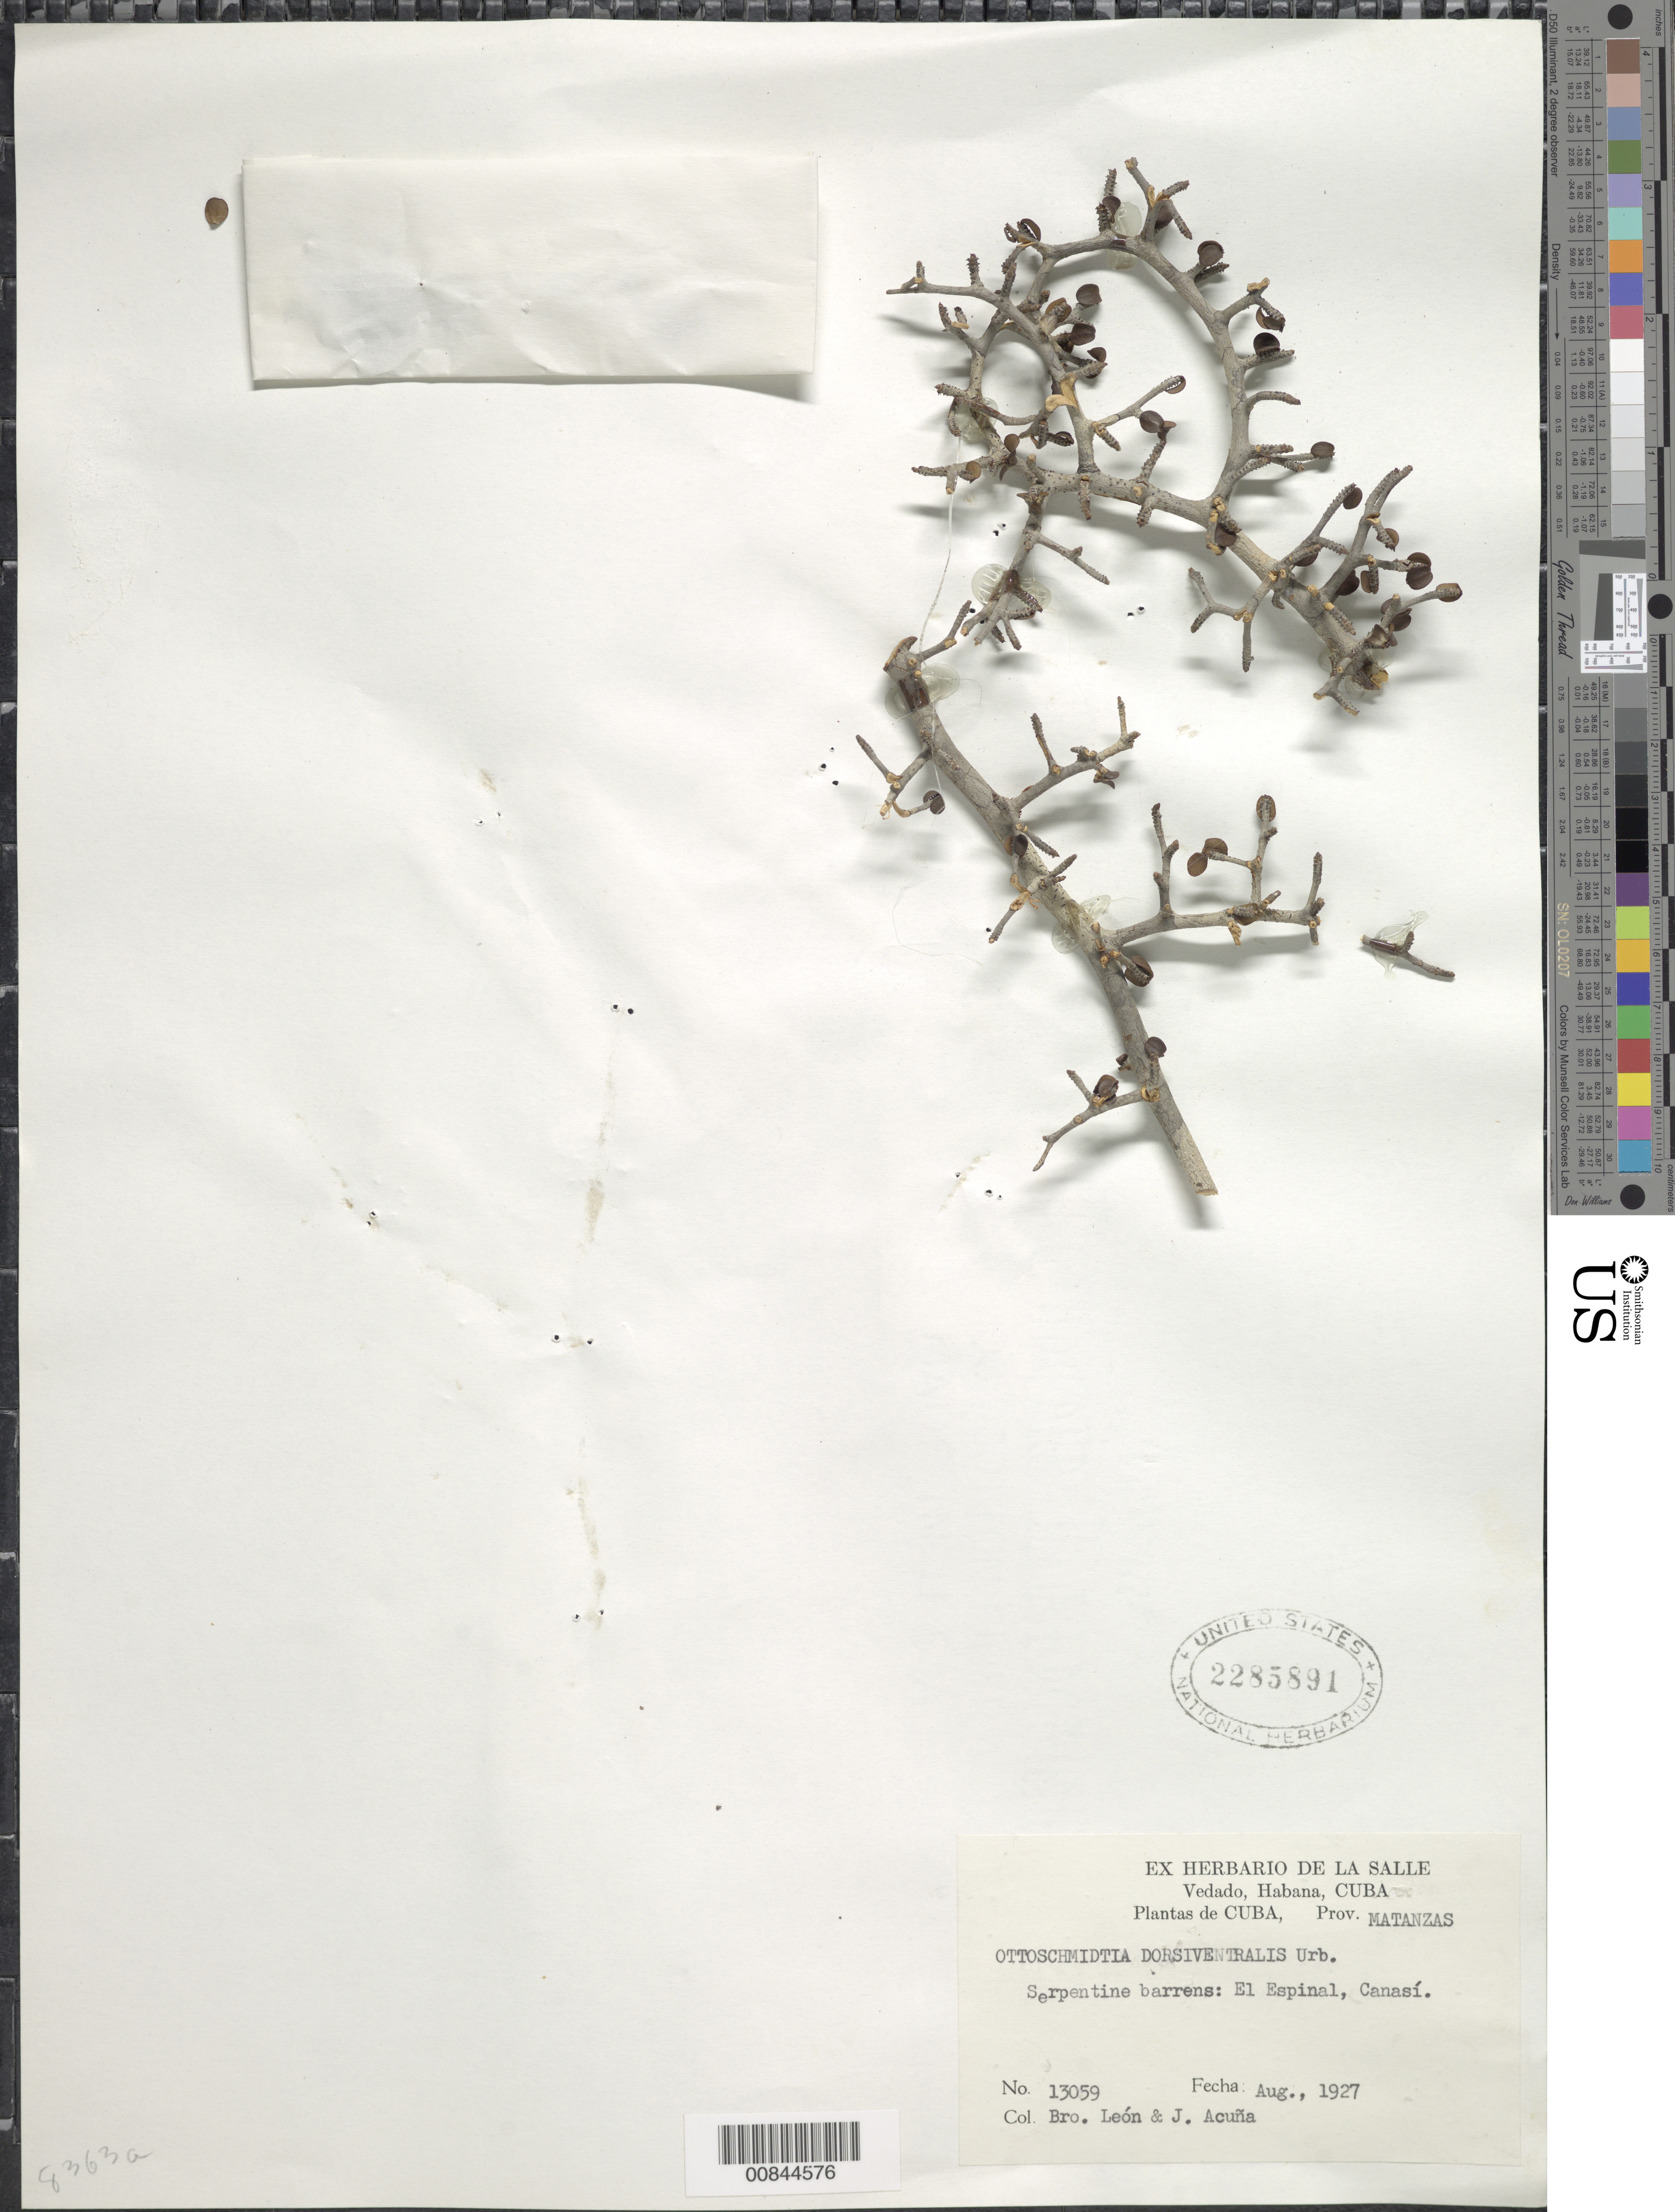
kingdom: Plantae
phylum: Tracheophyta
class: Magnoliopsida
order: Gentianales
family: Rubiaceae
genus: Ottoschmidtia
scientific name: Ottoschmidtia microphylla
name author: (Griseb.) Urb.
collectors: Bro. León & Acuña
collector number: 13059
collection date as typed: Aug 1927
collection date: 1927-08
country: Cuba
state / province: Matanzas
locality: El Espinal, Canasí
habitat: Serpentine barrens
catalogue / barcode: US 2285891